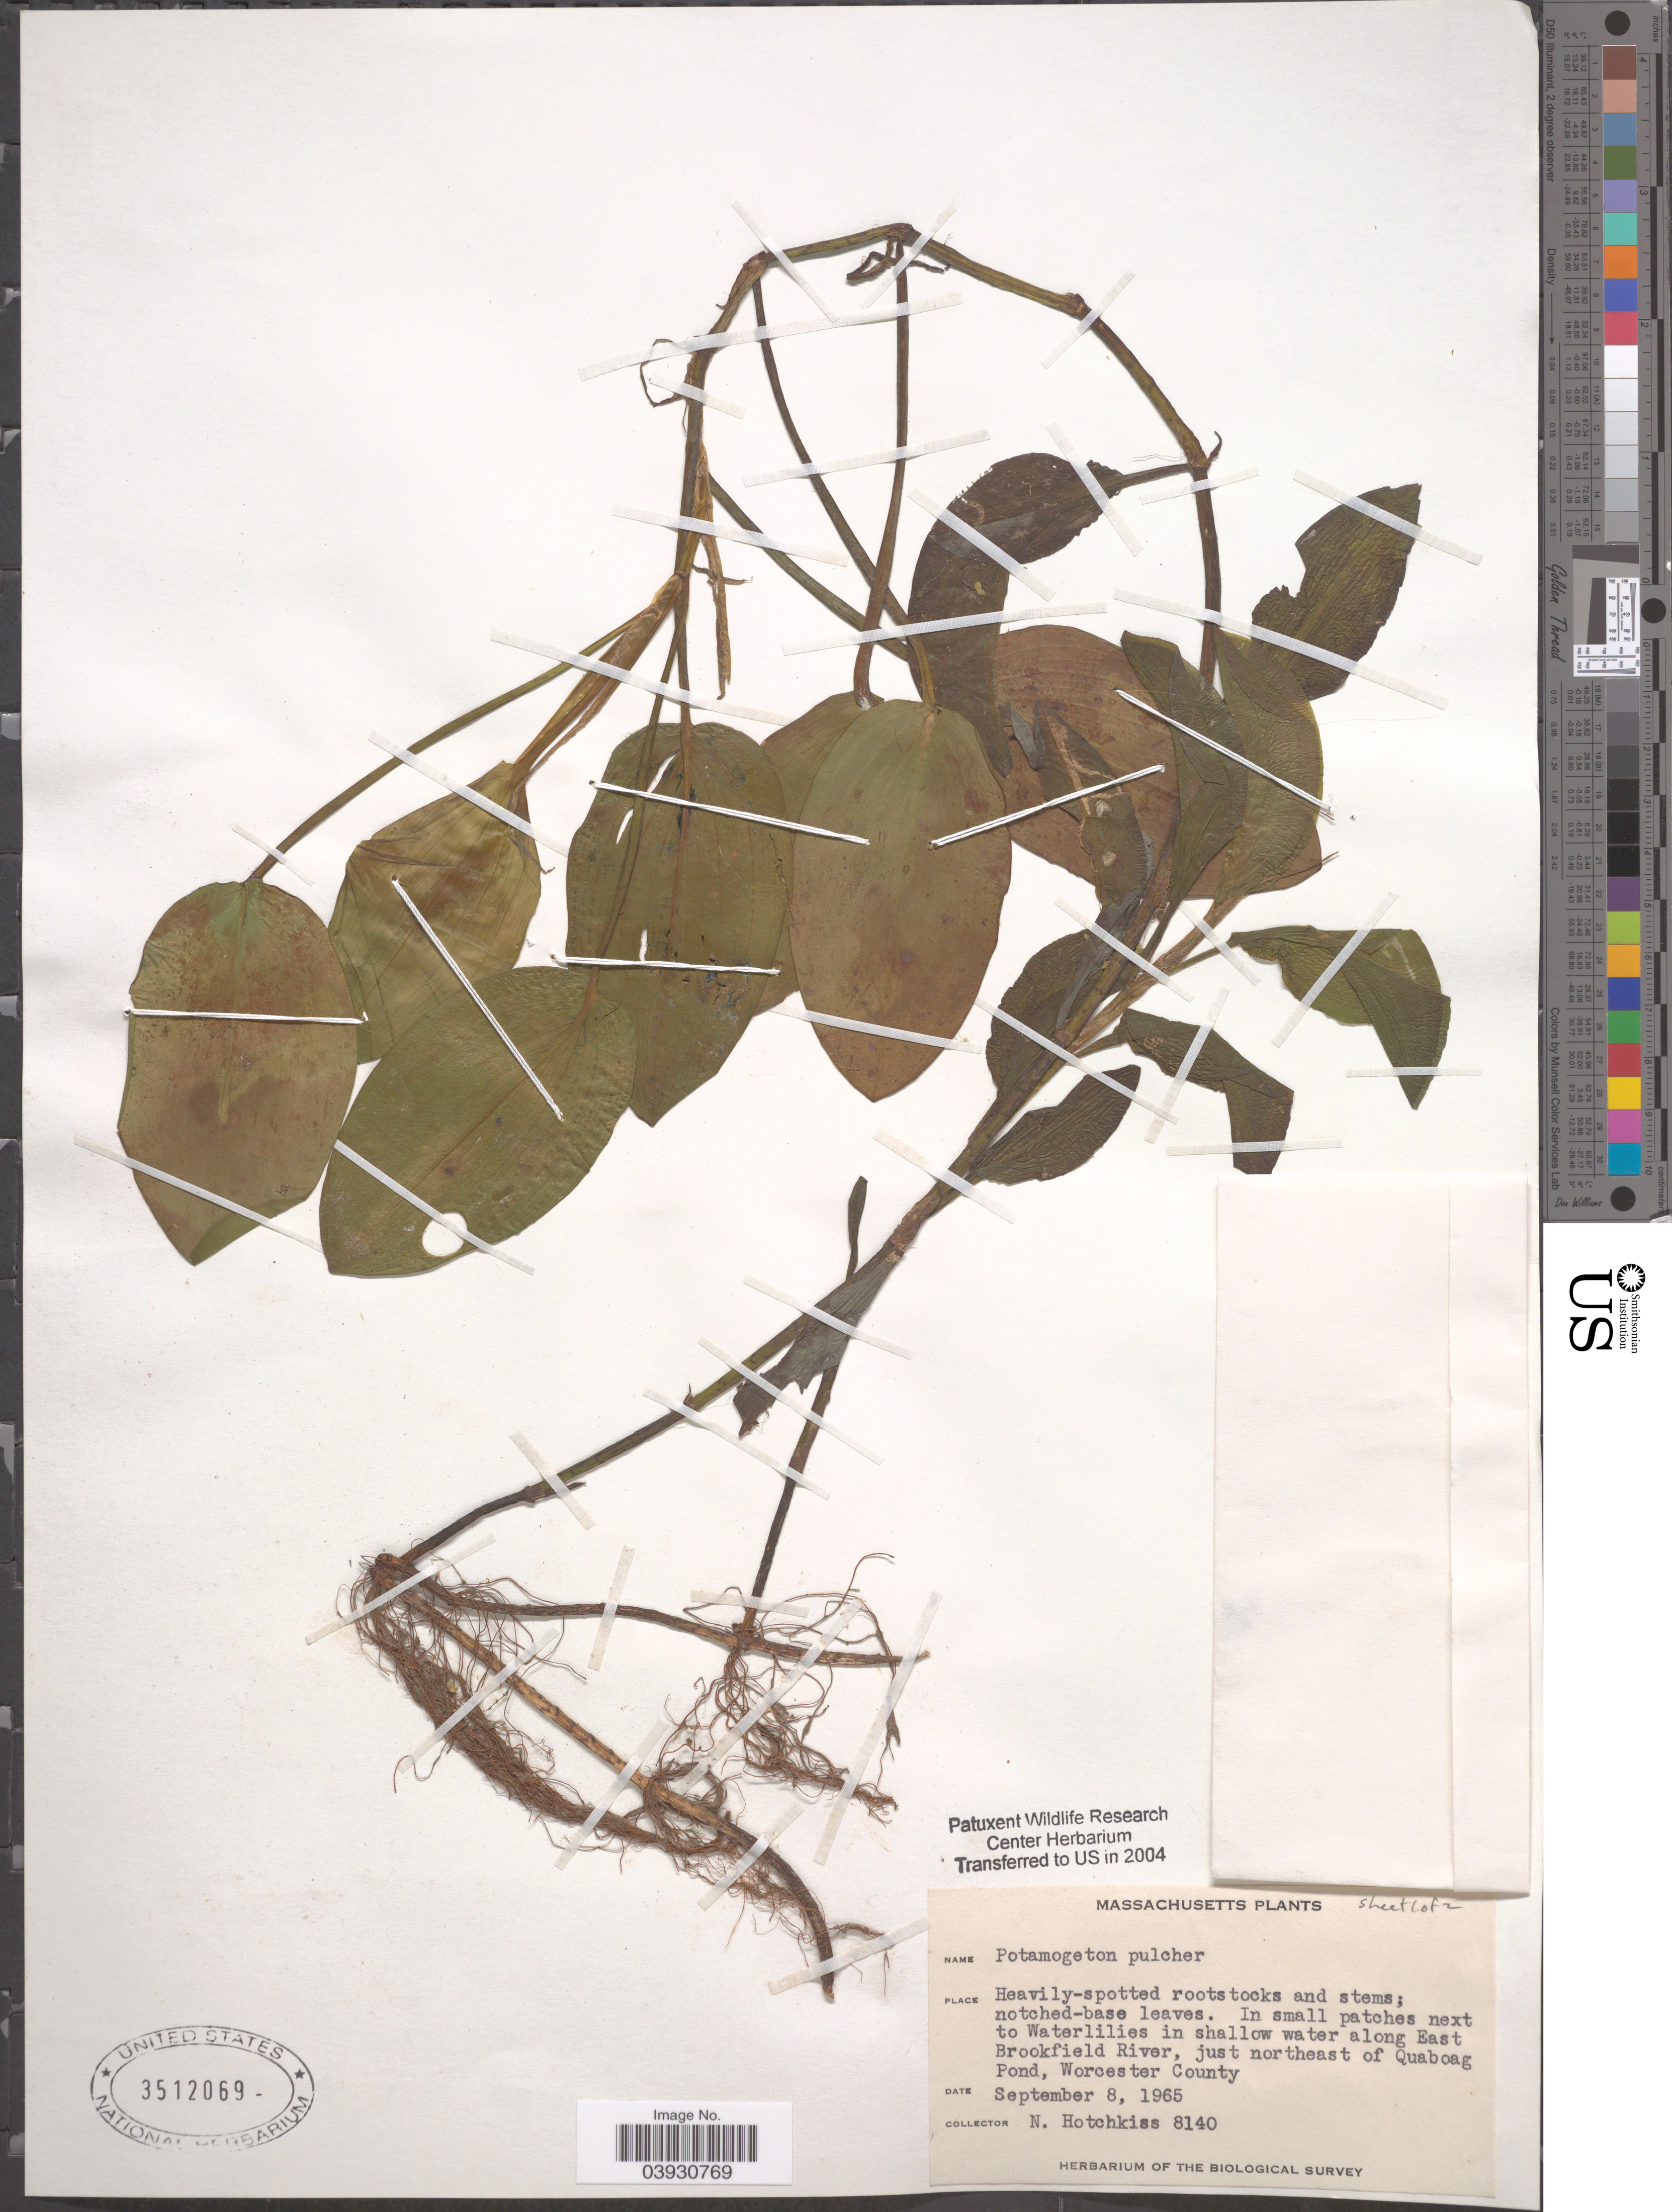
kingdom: Plantae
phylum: Tracheophyta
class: Liliopsida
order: Alismatales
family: Potamogetonaceae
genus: Potamogeton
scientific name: Potamogeton pulcher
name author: Tuck.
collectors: N. Hotchkiss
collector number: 8140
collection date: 1965-09-08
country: United States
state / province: Massachusetts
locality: Along East Brookfield River, just northeast of Quaboag Pond, Worcester County.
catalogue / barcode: US 3512069